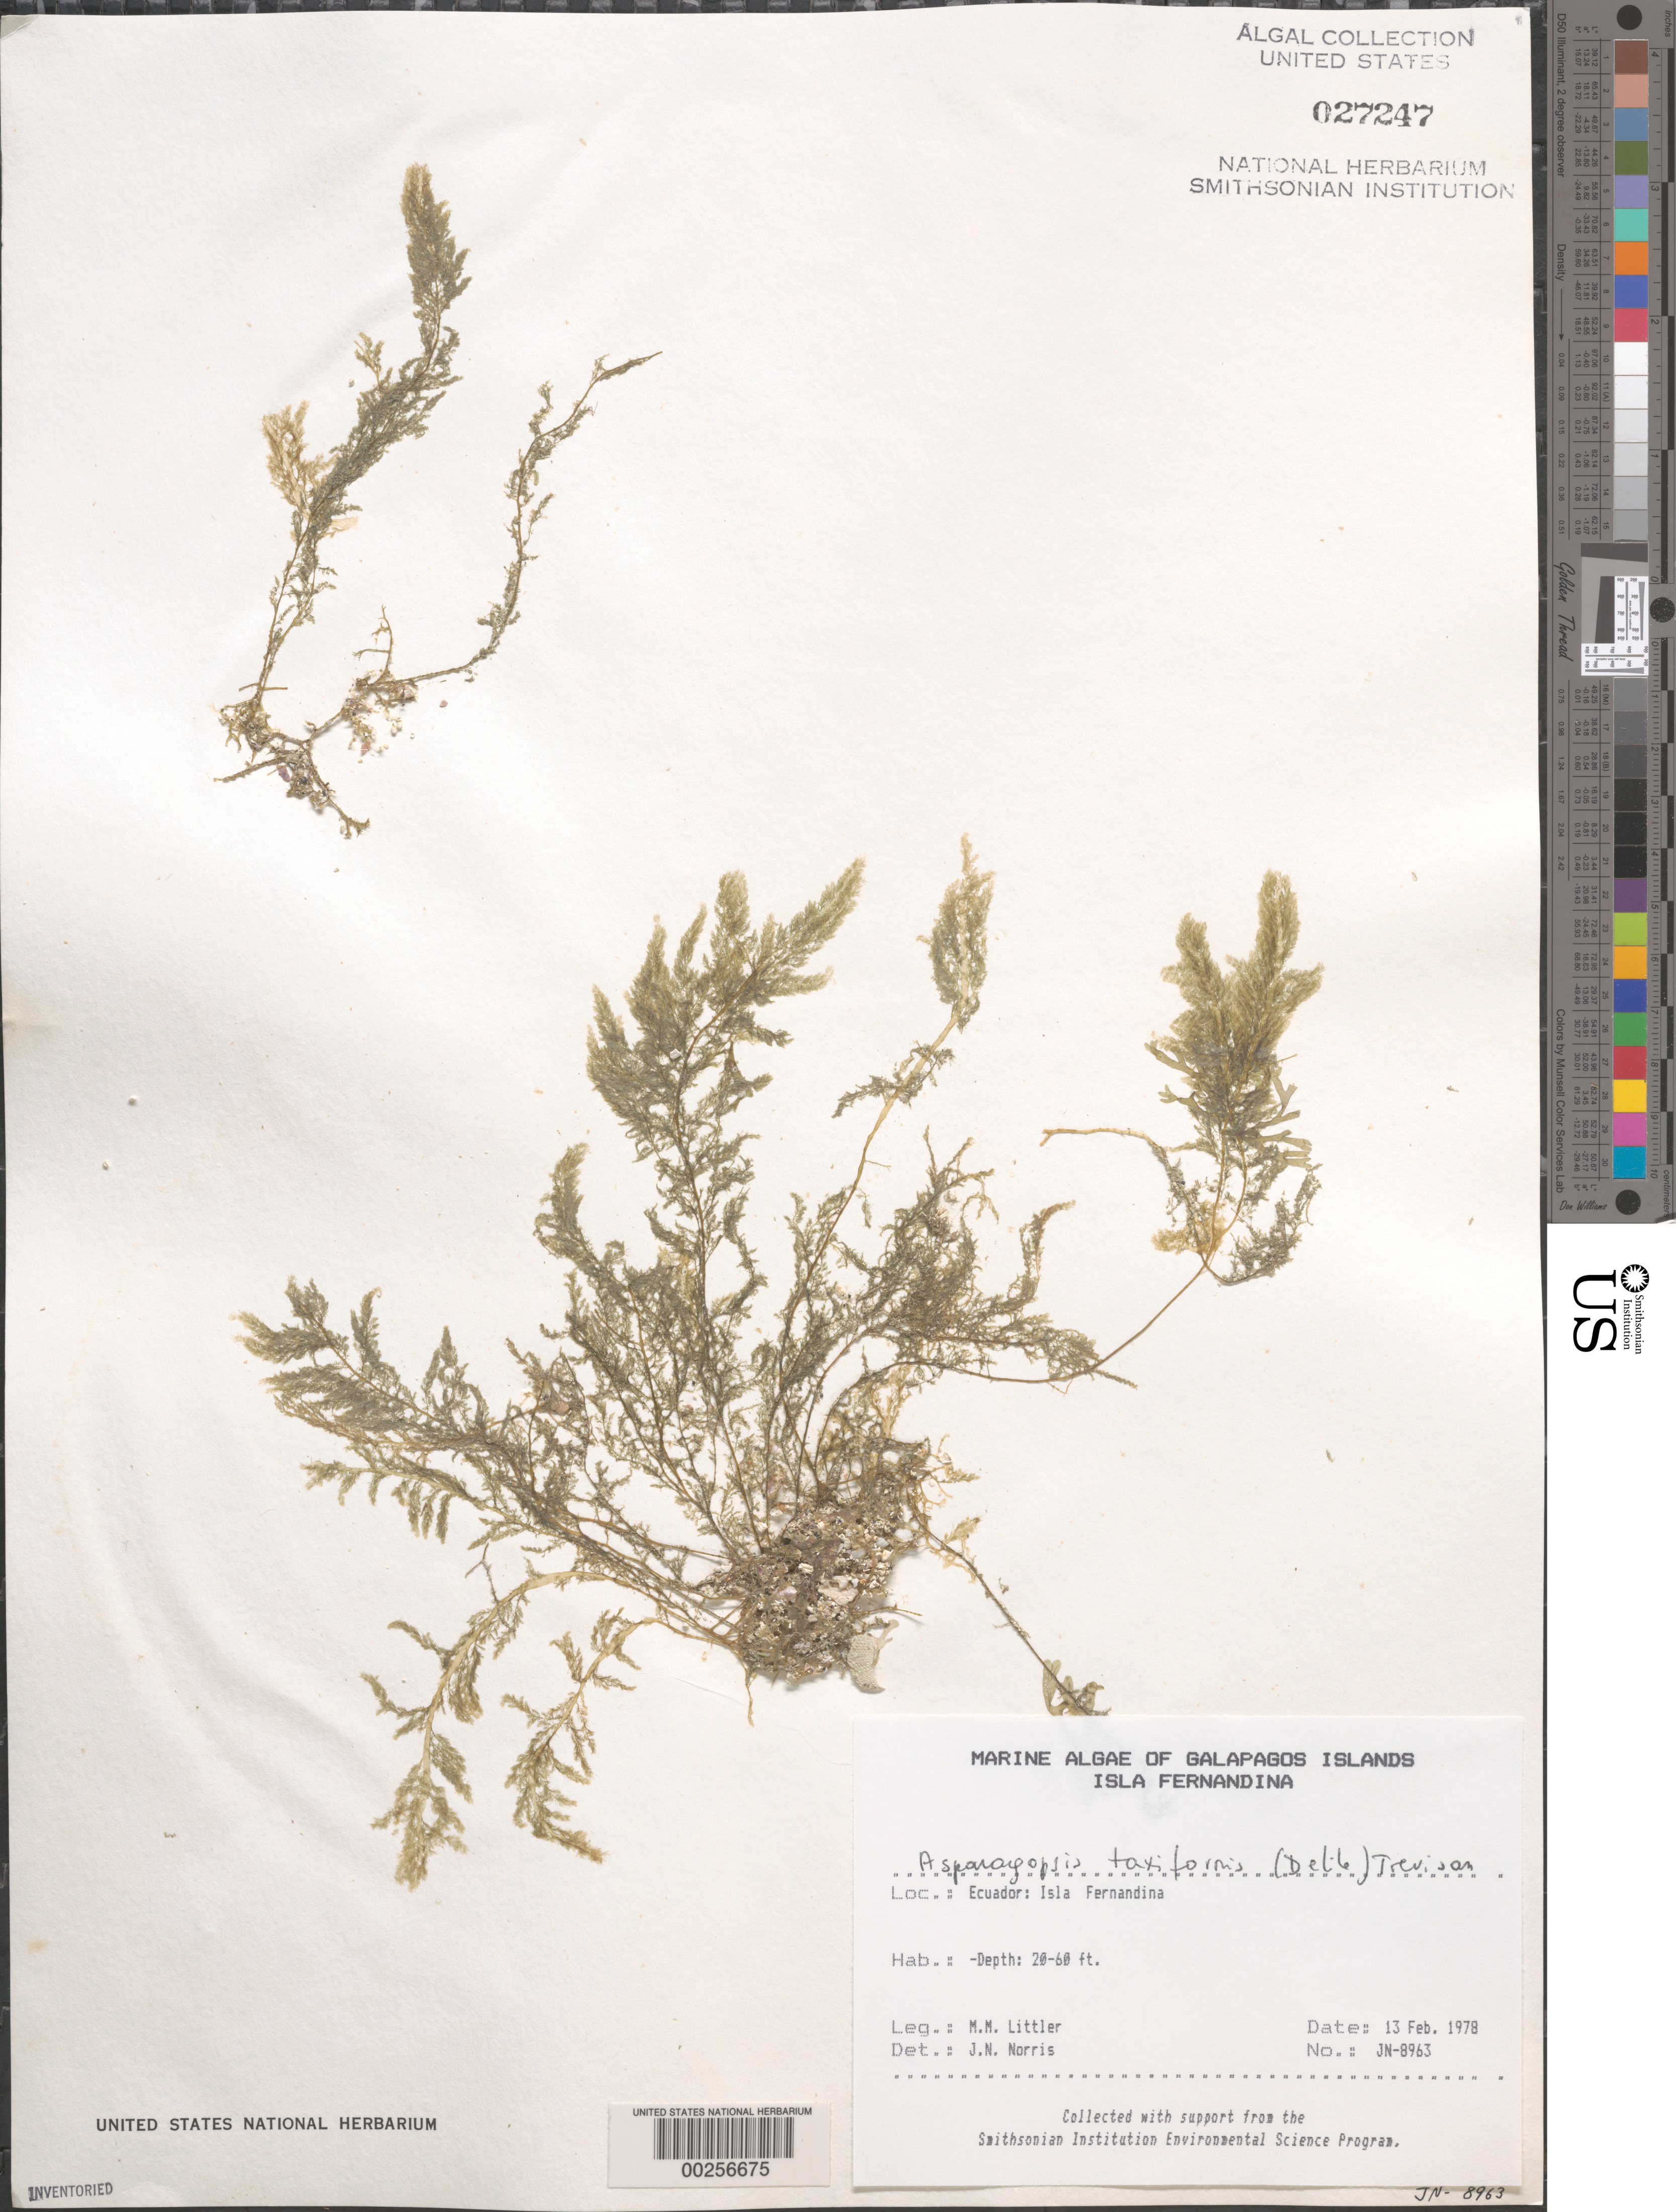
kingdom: Plantae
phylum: Rhodophyta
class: Florideophyceae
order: Bonnemaisoniales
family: Bonnemaisoniaceae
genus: Asparagopsis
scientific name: Asparagopsis taxiformis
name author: (Delile) Trevis.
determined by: Norris, James N.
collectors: M. M. Littler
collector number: Jn-8963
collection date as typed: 13 Feb 1978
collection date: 1978-02-13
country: Ecuador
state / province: Colón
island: Fernandina [Narborough]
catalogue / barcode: US 27247